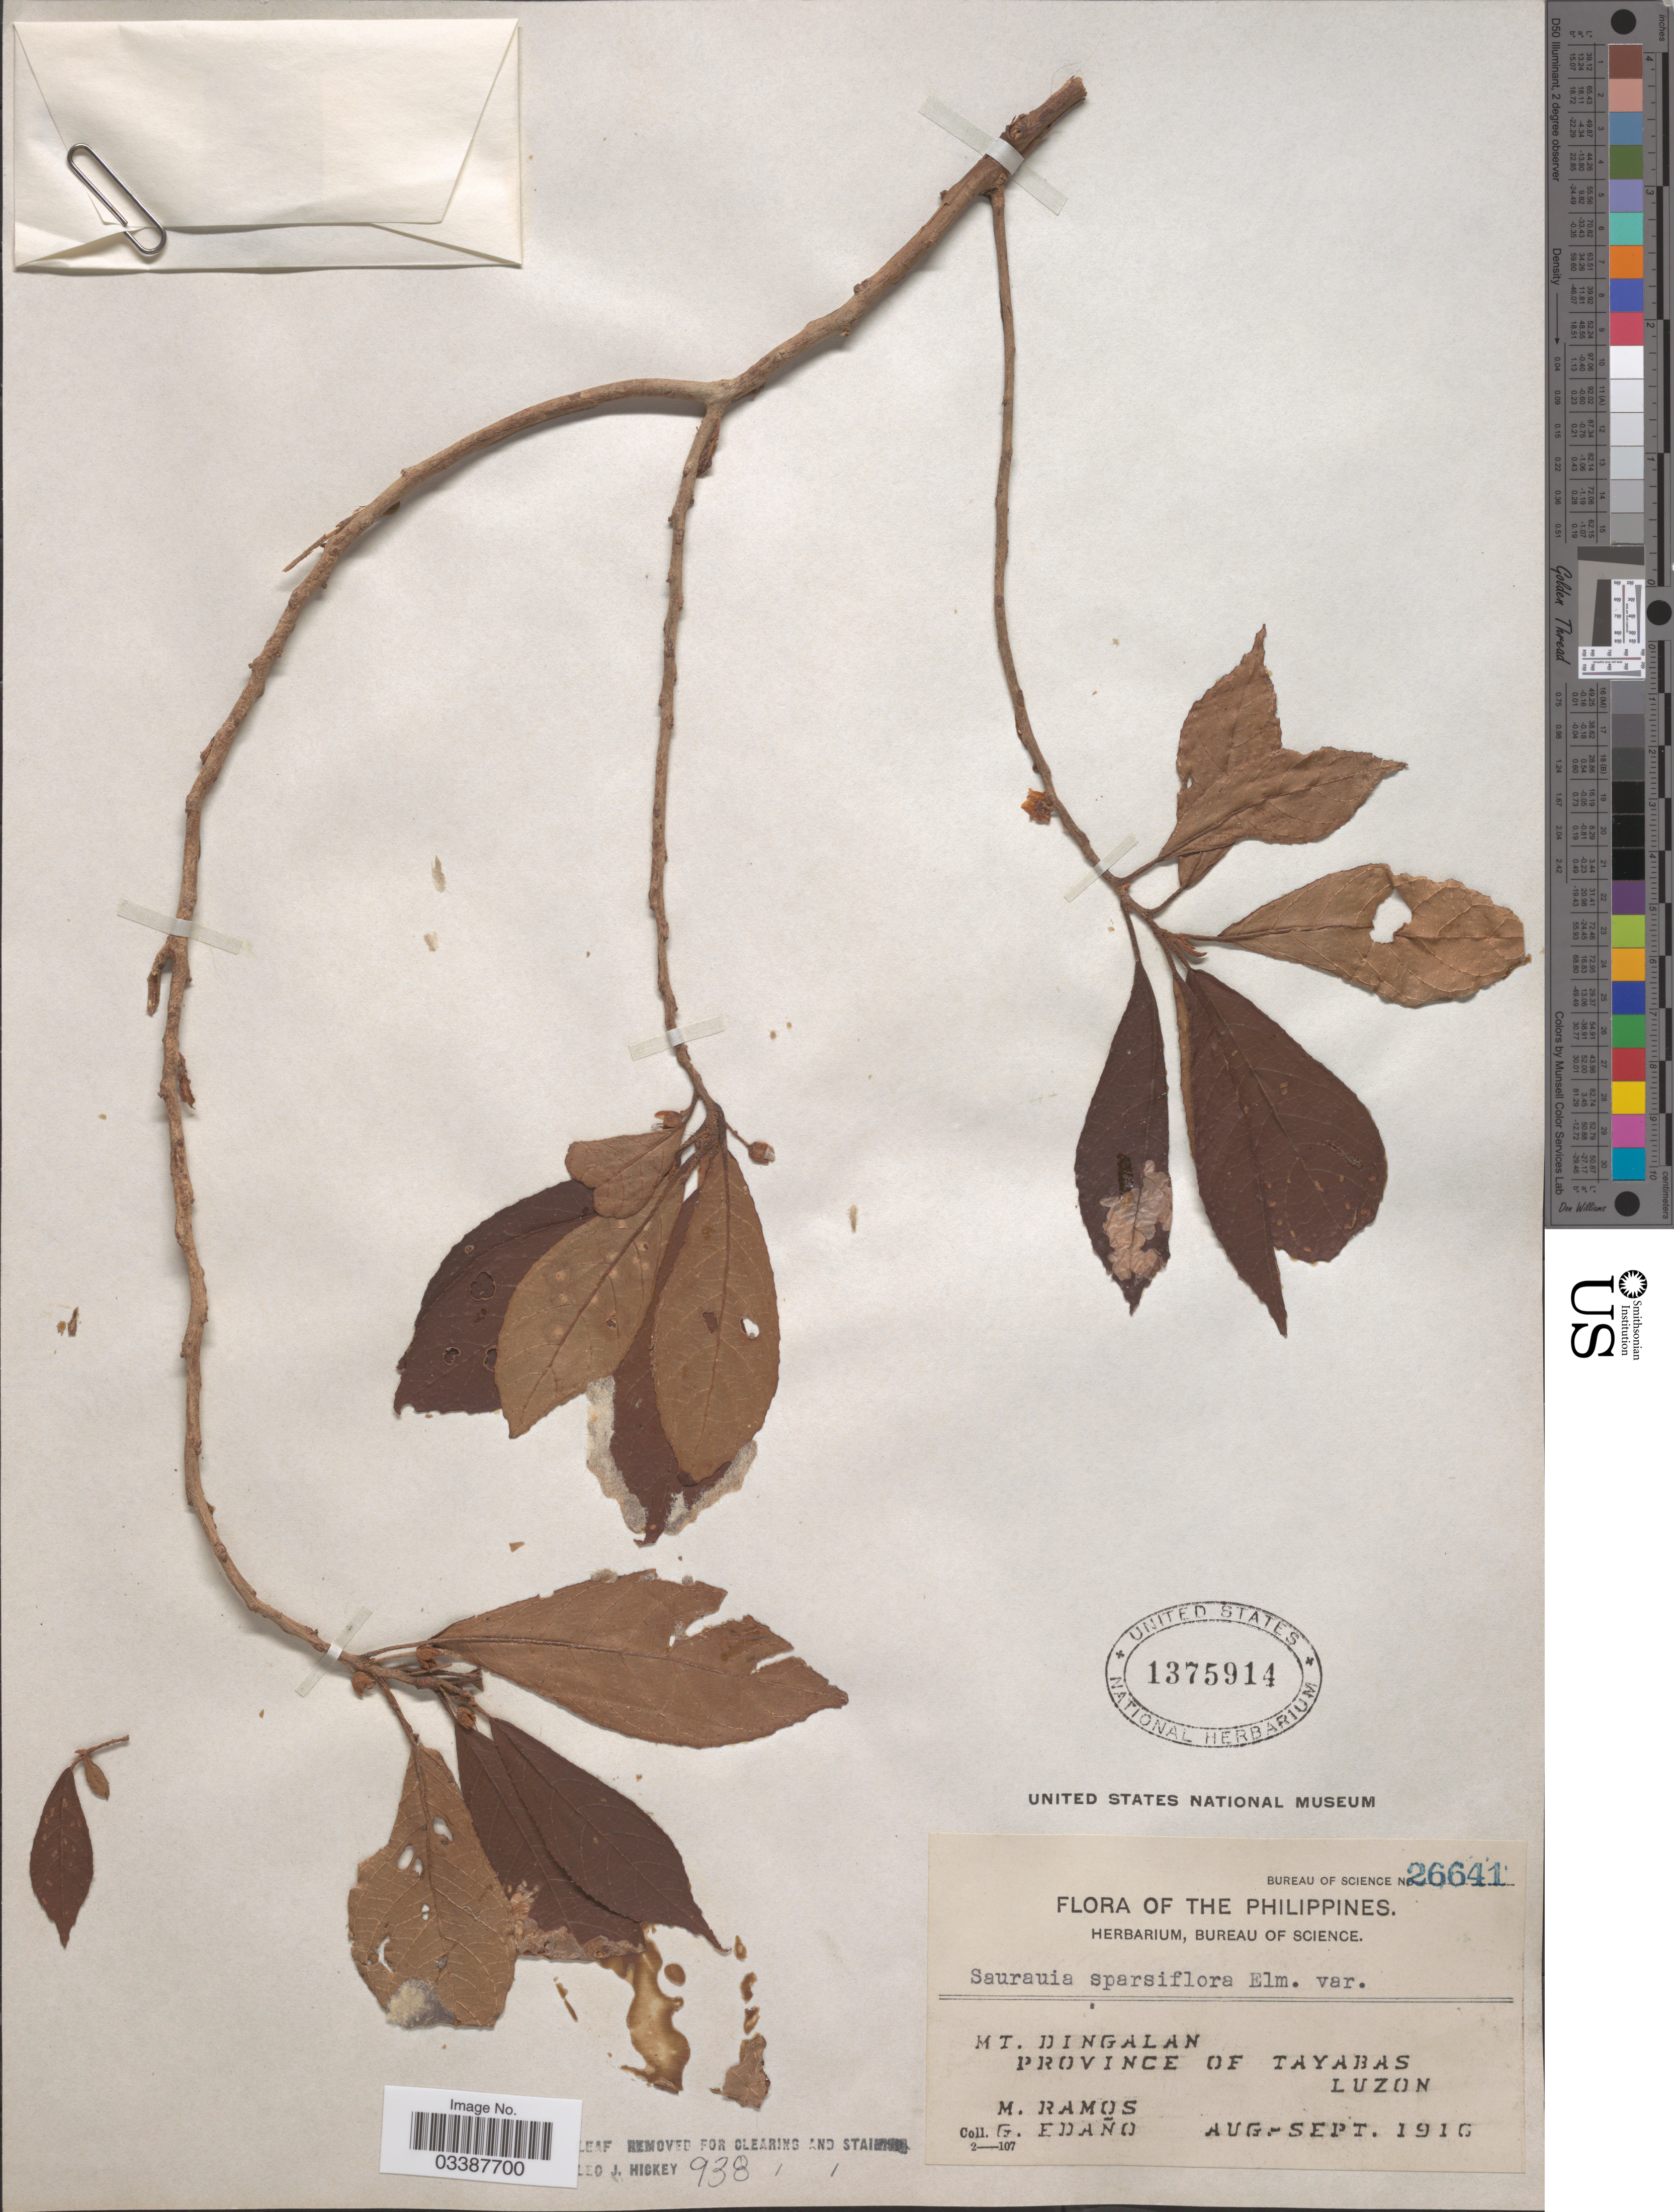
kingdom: Plantae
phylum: Tracheophyta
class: Magnoliopsida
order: Ericales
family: Actinidiaceae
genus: Saurauia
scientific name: Saurauia sparsiflora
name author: Elmer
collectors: M. Ramos & G. Edaño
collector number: Bureau of Science 26641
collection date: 1916-08/1916-09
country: Philippines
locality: Mt. Dingalan, Province of Tayabas, Luzon.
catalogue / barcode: US 1375914